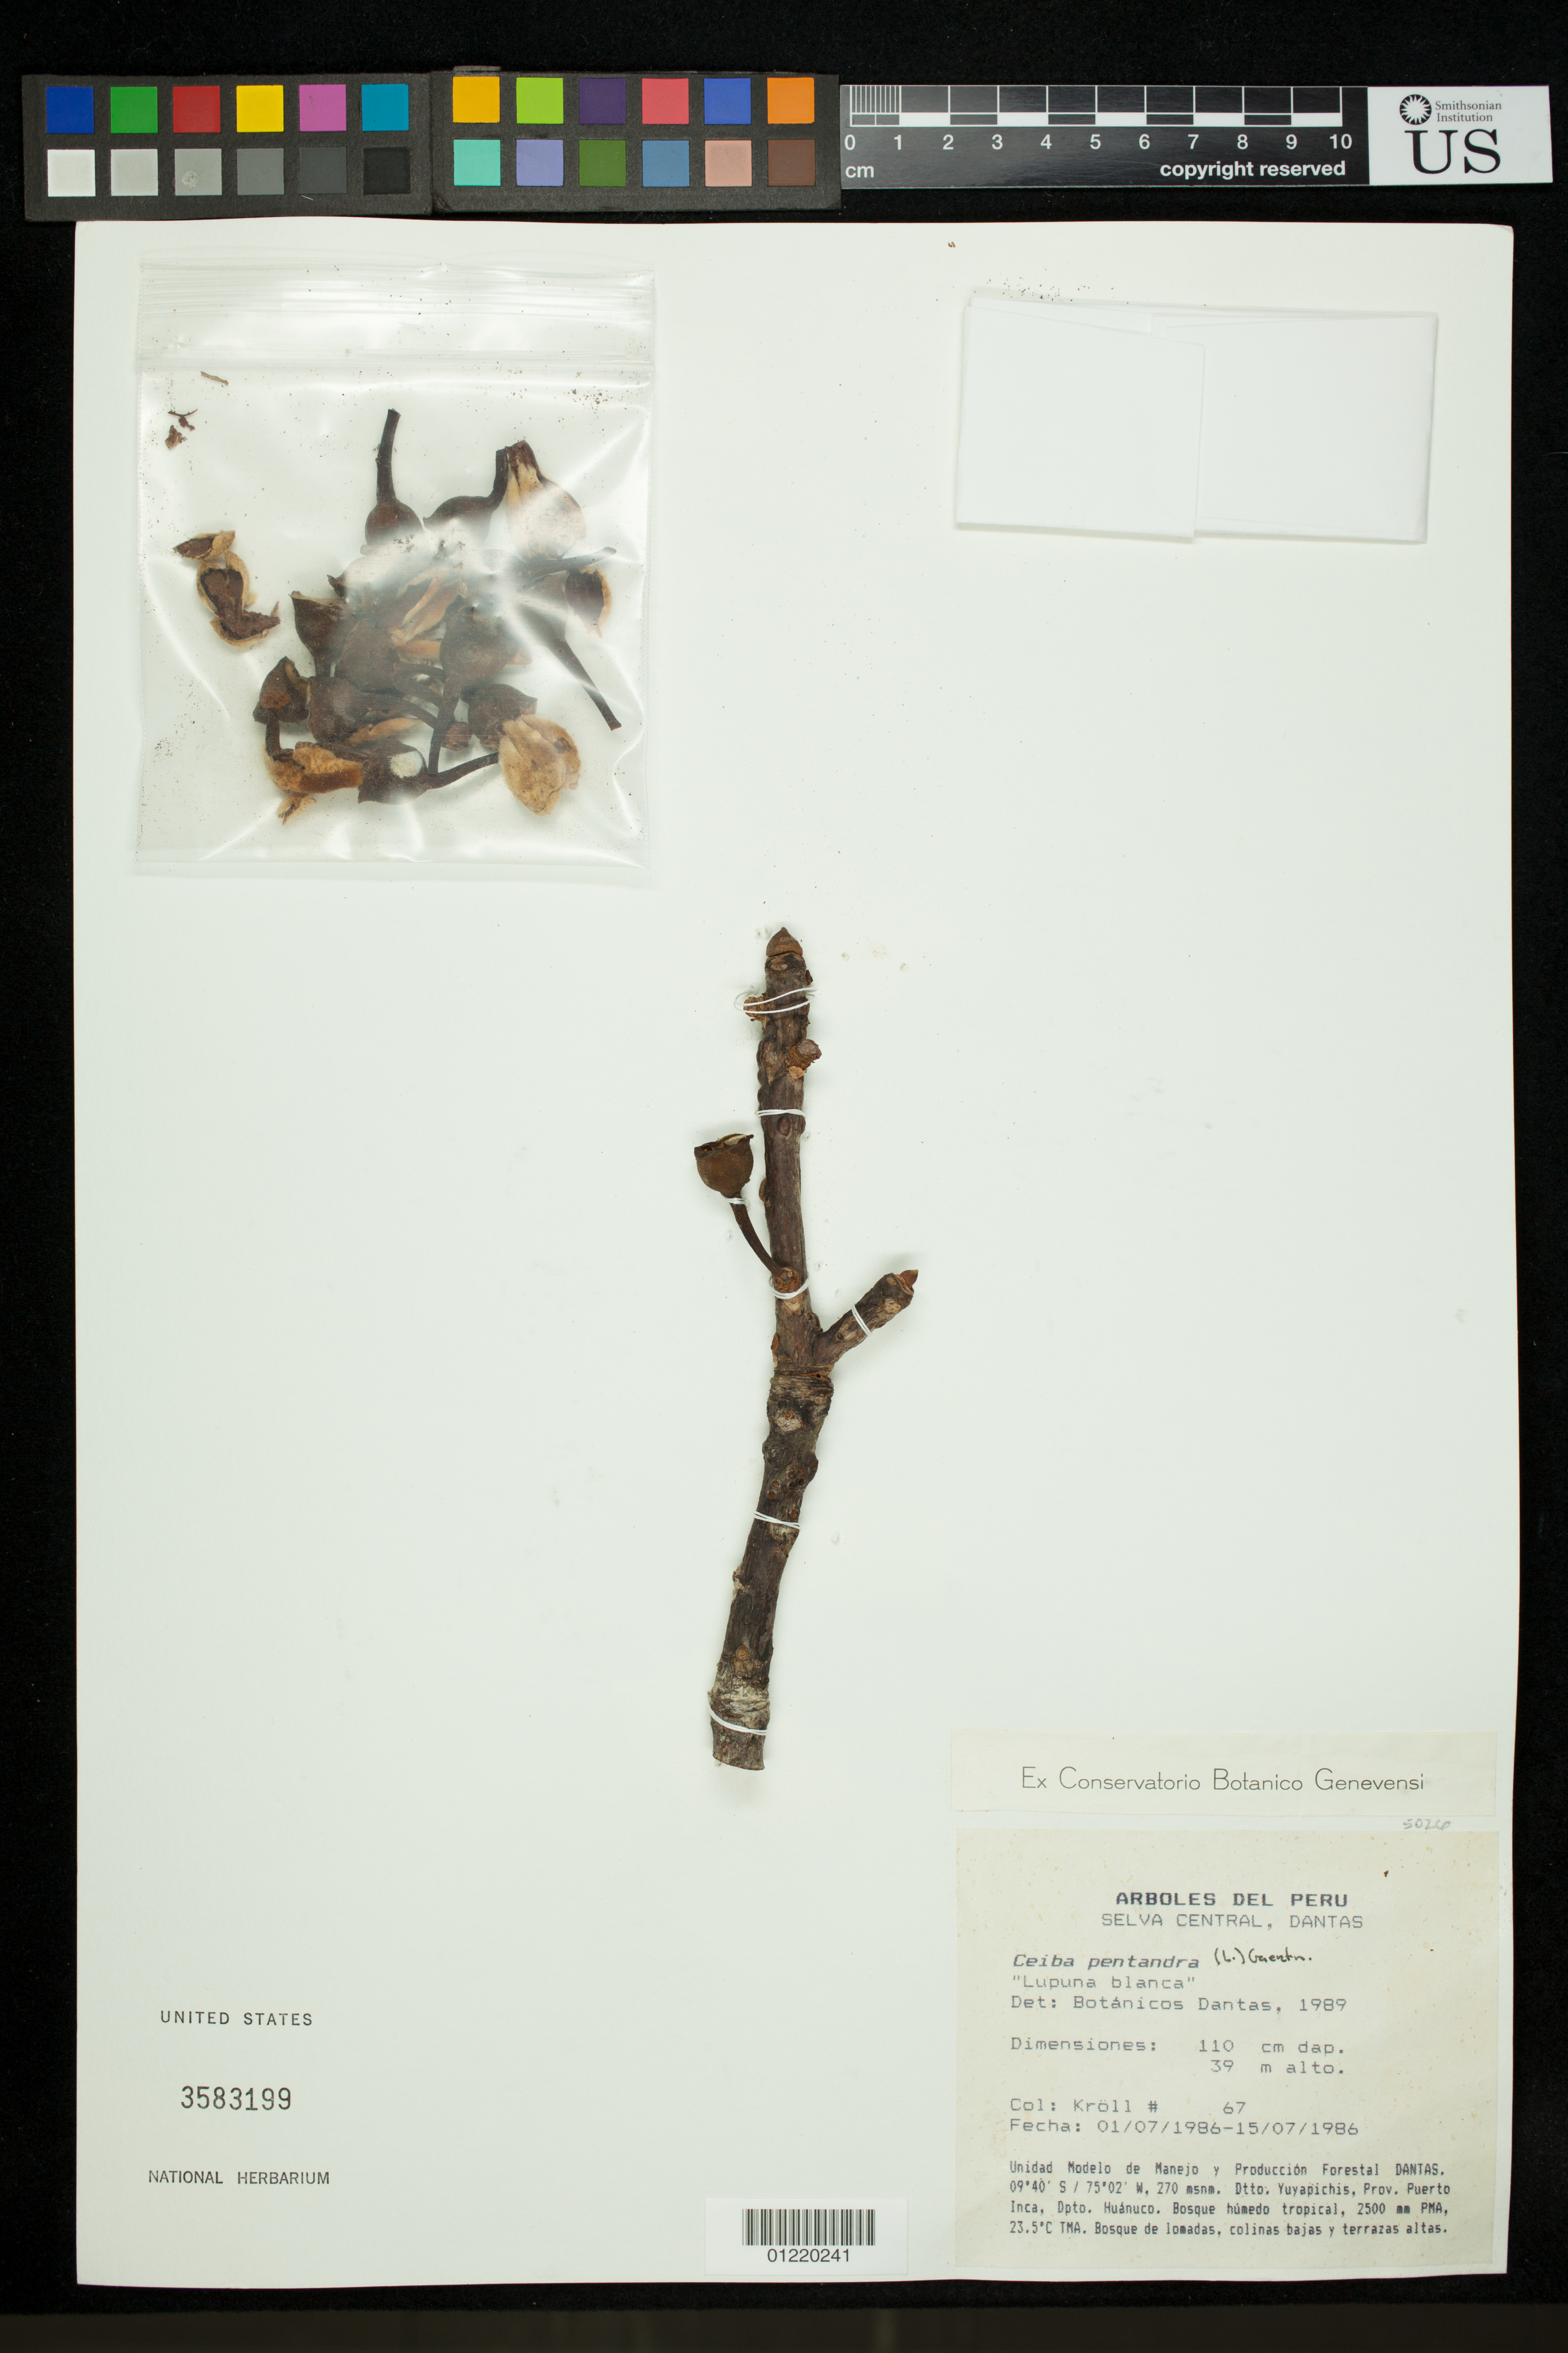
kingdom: Plantae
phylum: Tracheophyta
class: Magnoliopsida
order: Malvales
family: Malvaceae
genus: Ceiba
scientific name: Ceiba pentandra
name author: (L.) Gaertn.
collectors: Krolll, --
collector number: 67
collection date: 1986-07-01/1986-07-15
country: Peru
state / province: Huánuco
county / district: Puerto Inca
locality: Unidad Modelo de Manejo y Produccion Froestal Dantas. Dtto. Yuyapichis, 23.5°C TMA. Bosque de lomadas, colinas bajas y terrazas altas.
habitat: Bosque humedo tropical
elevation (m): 270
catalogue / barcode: US 3583199